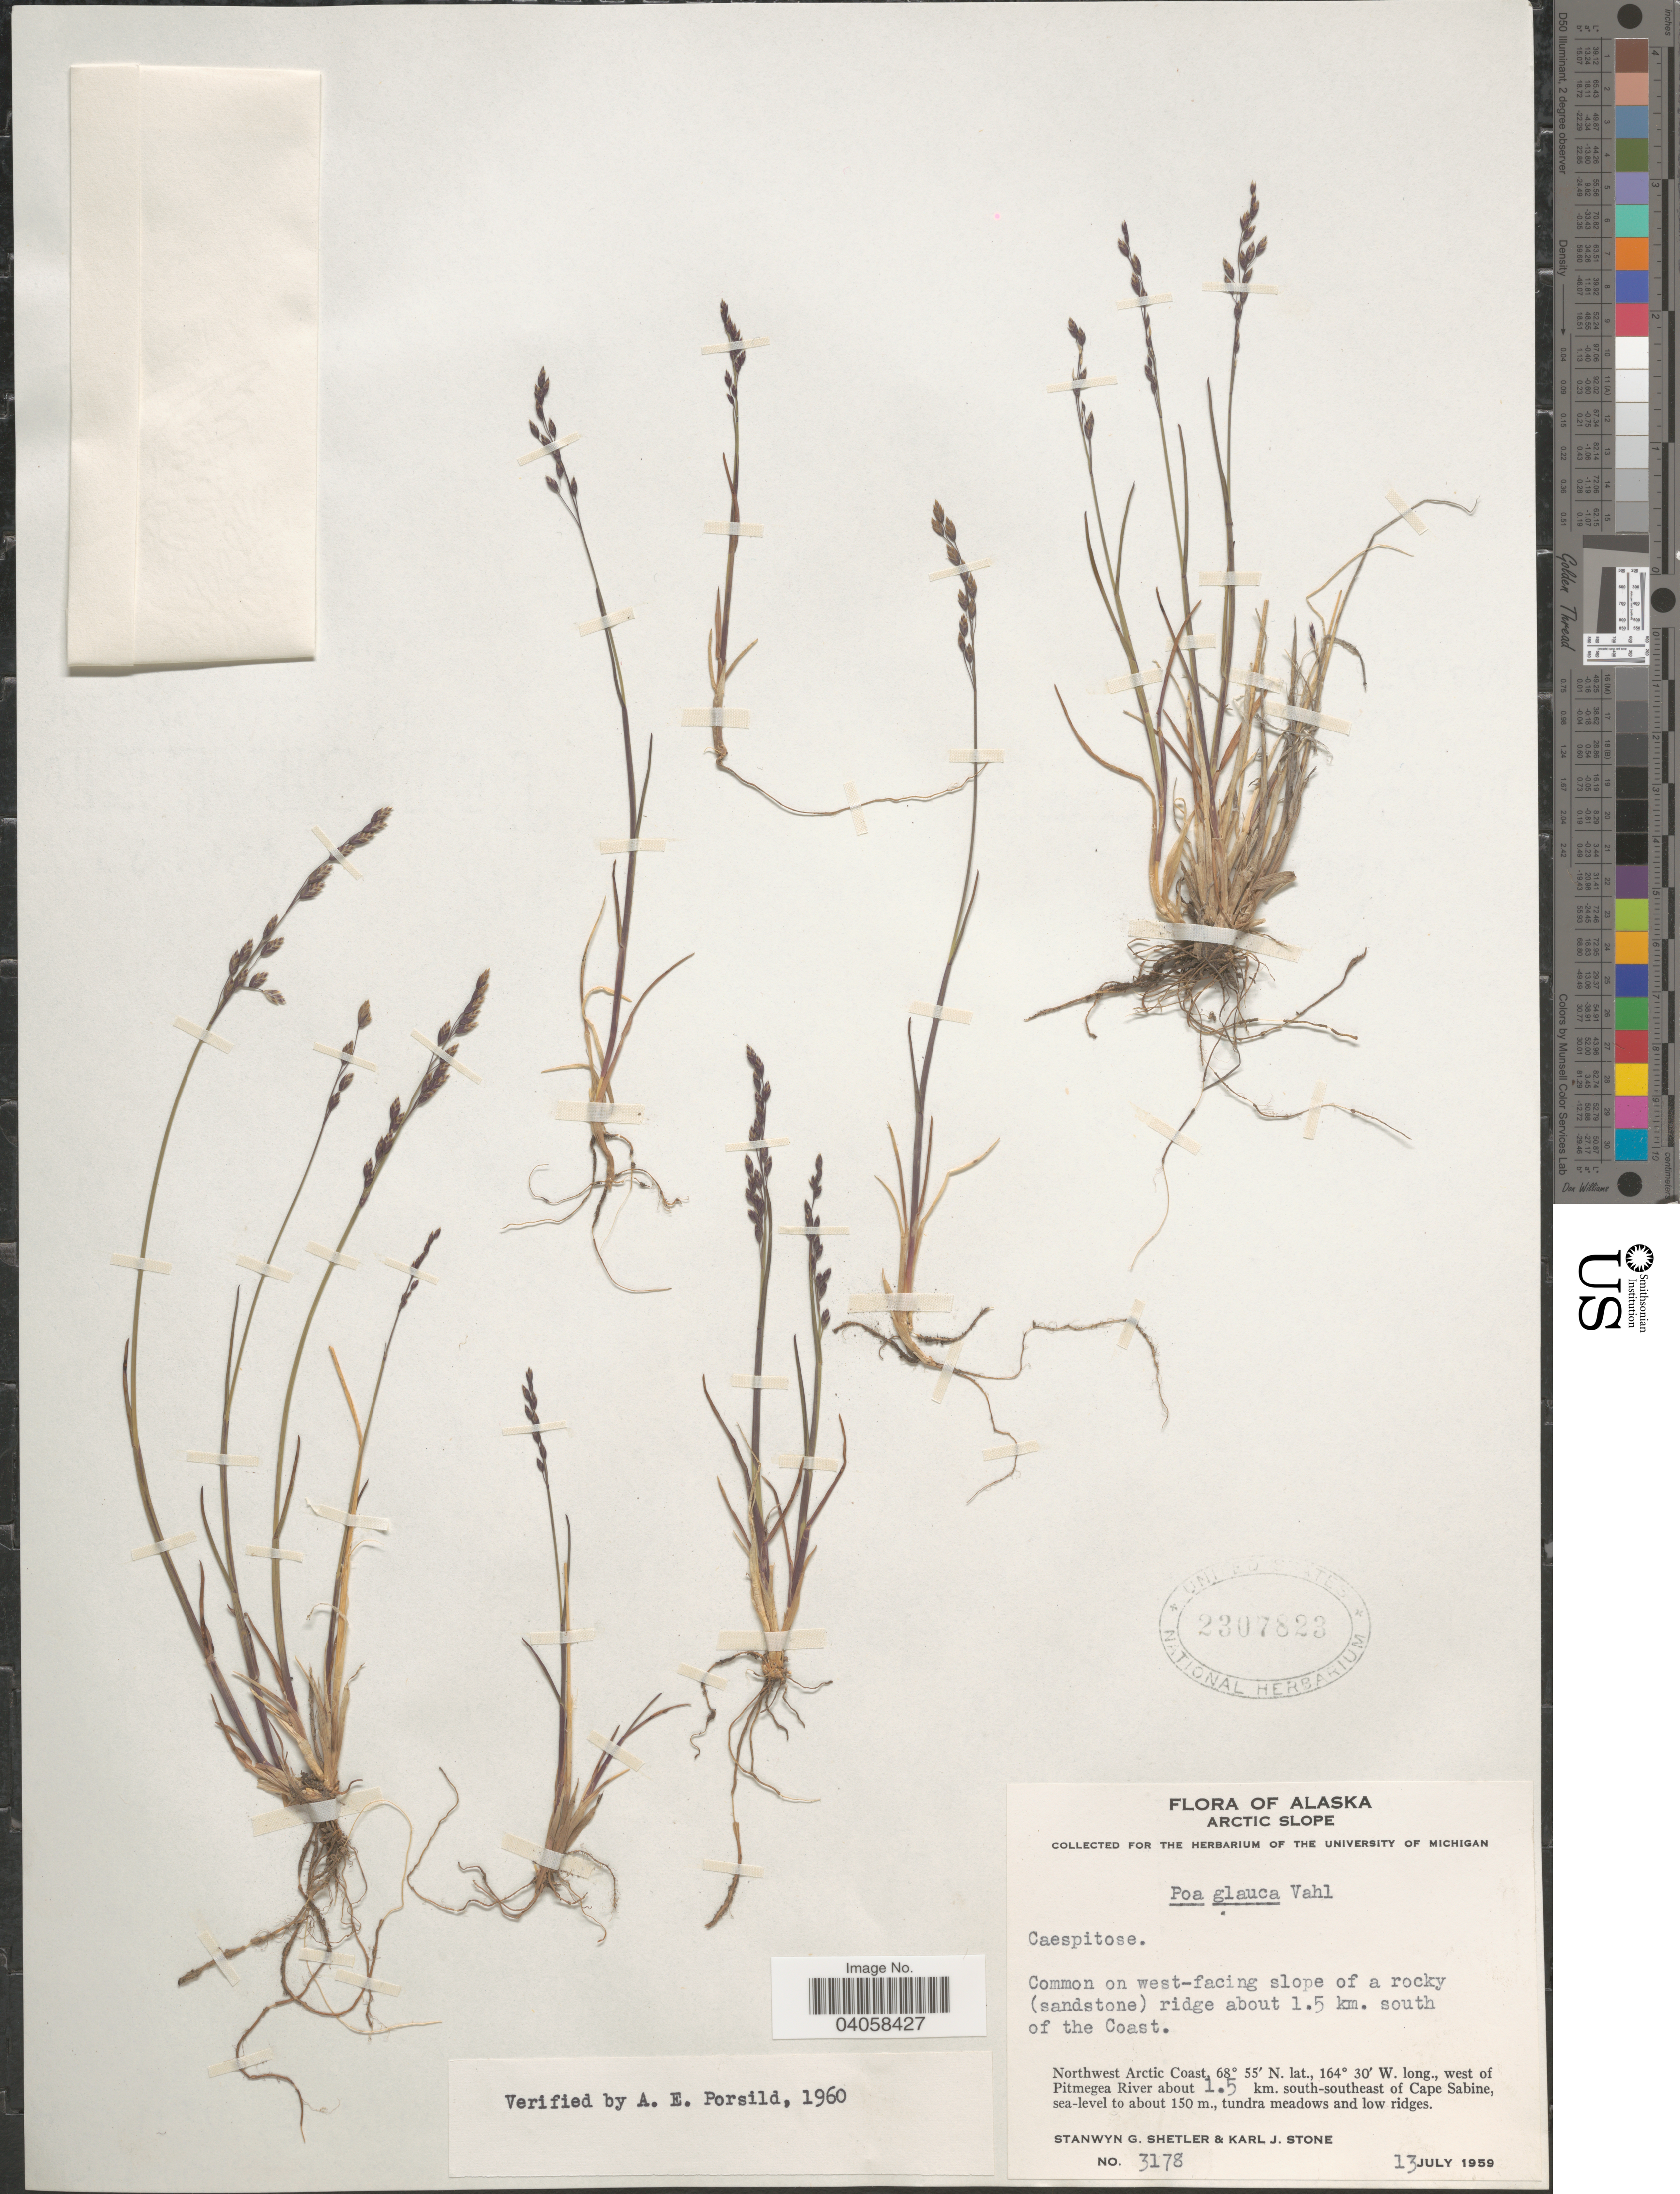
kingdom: Plantae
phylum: Tracheophyta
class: Liliopsida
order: Poales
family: Poaceae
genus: Poa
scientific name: Poa glauca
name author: Vahl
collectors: S. Shetler & K. J. Stone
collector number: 3178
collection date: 1959-07-13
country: United States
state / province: Alaska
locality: Arctic Slope. Common on west-facing slope of a rocky (sandston) ridge about 1.5 km. south of the Coast. Northwest Arctic Coast, west of Pitmegea River about 1.5 km. south-southeast of Cape Sabine.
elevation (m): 0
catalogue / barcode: US 2307823